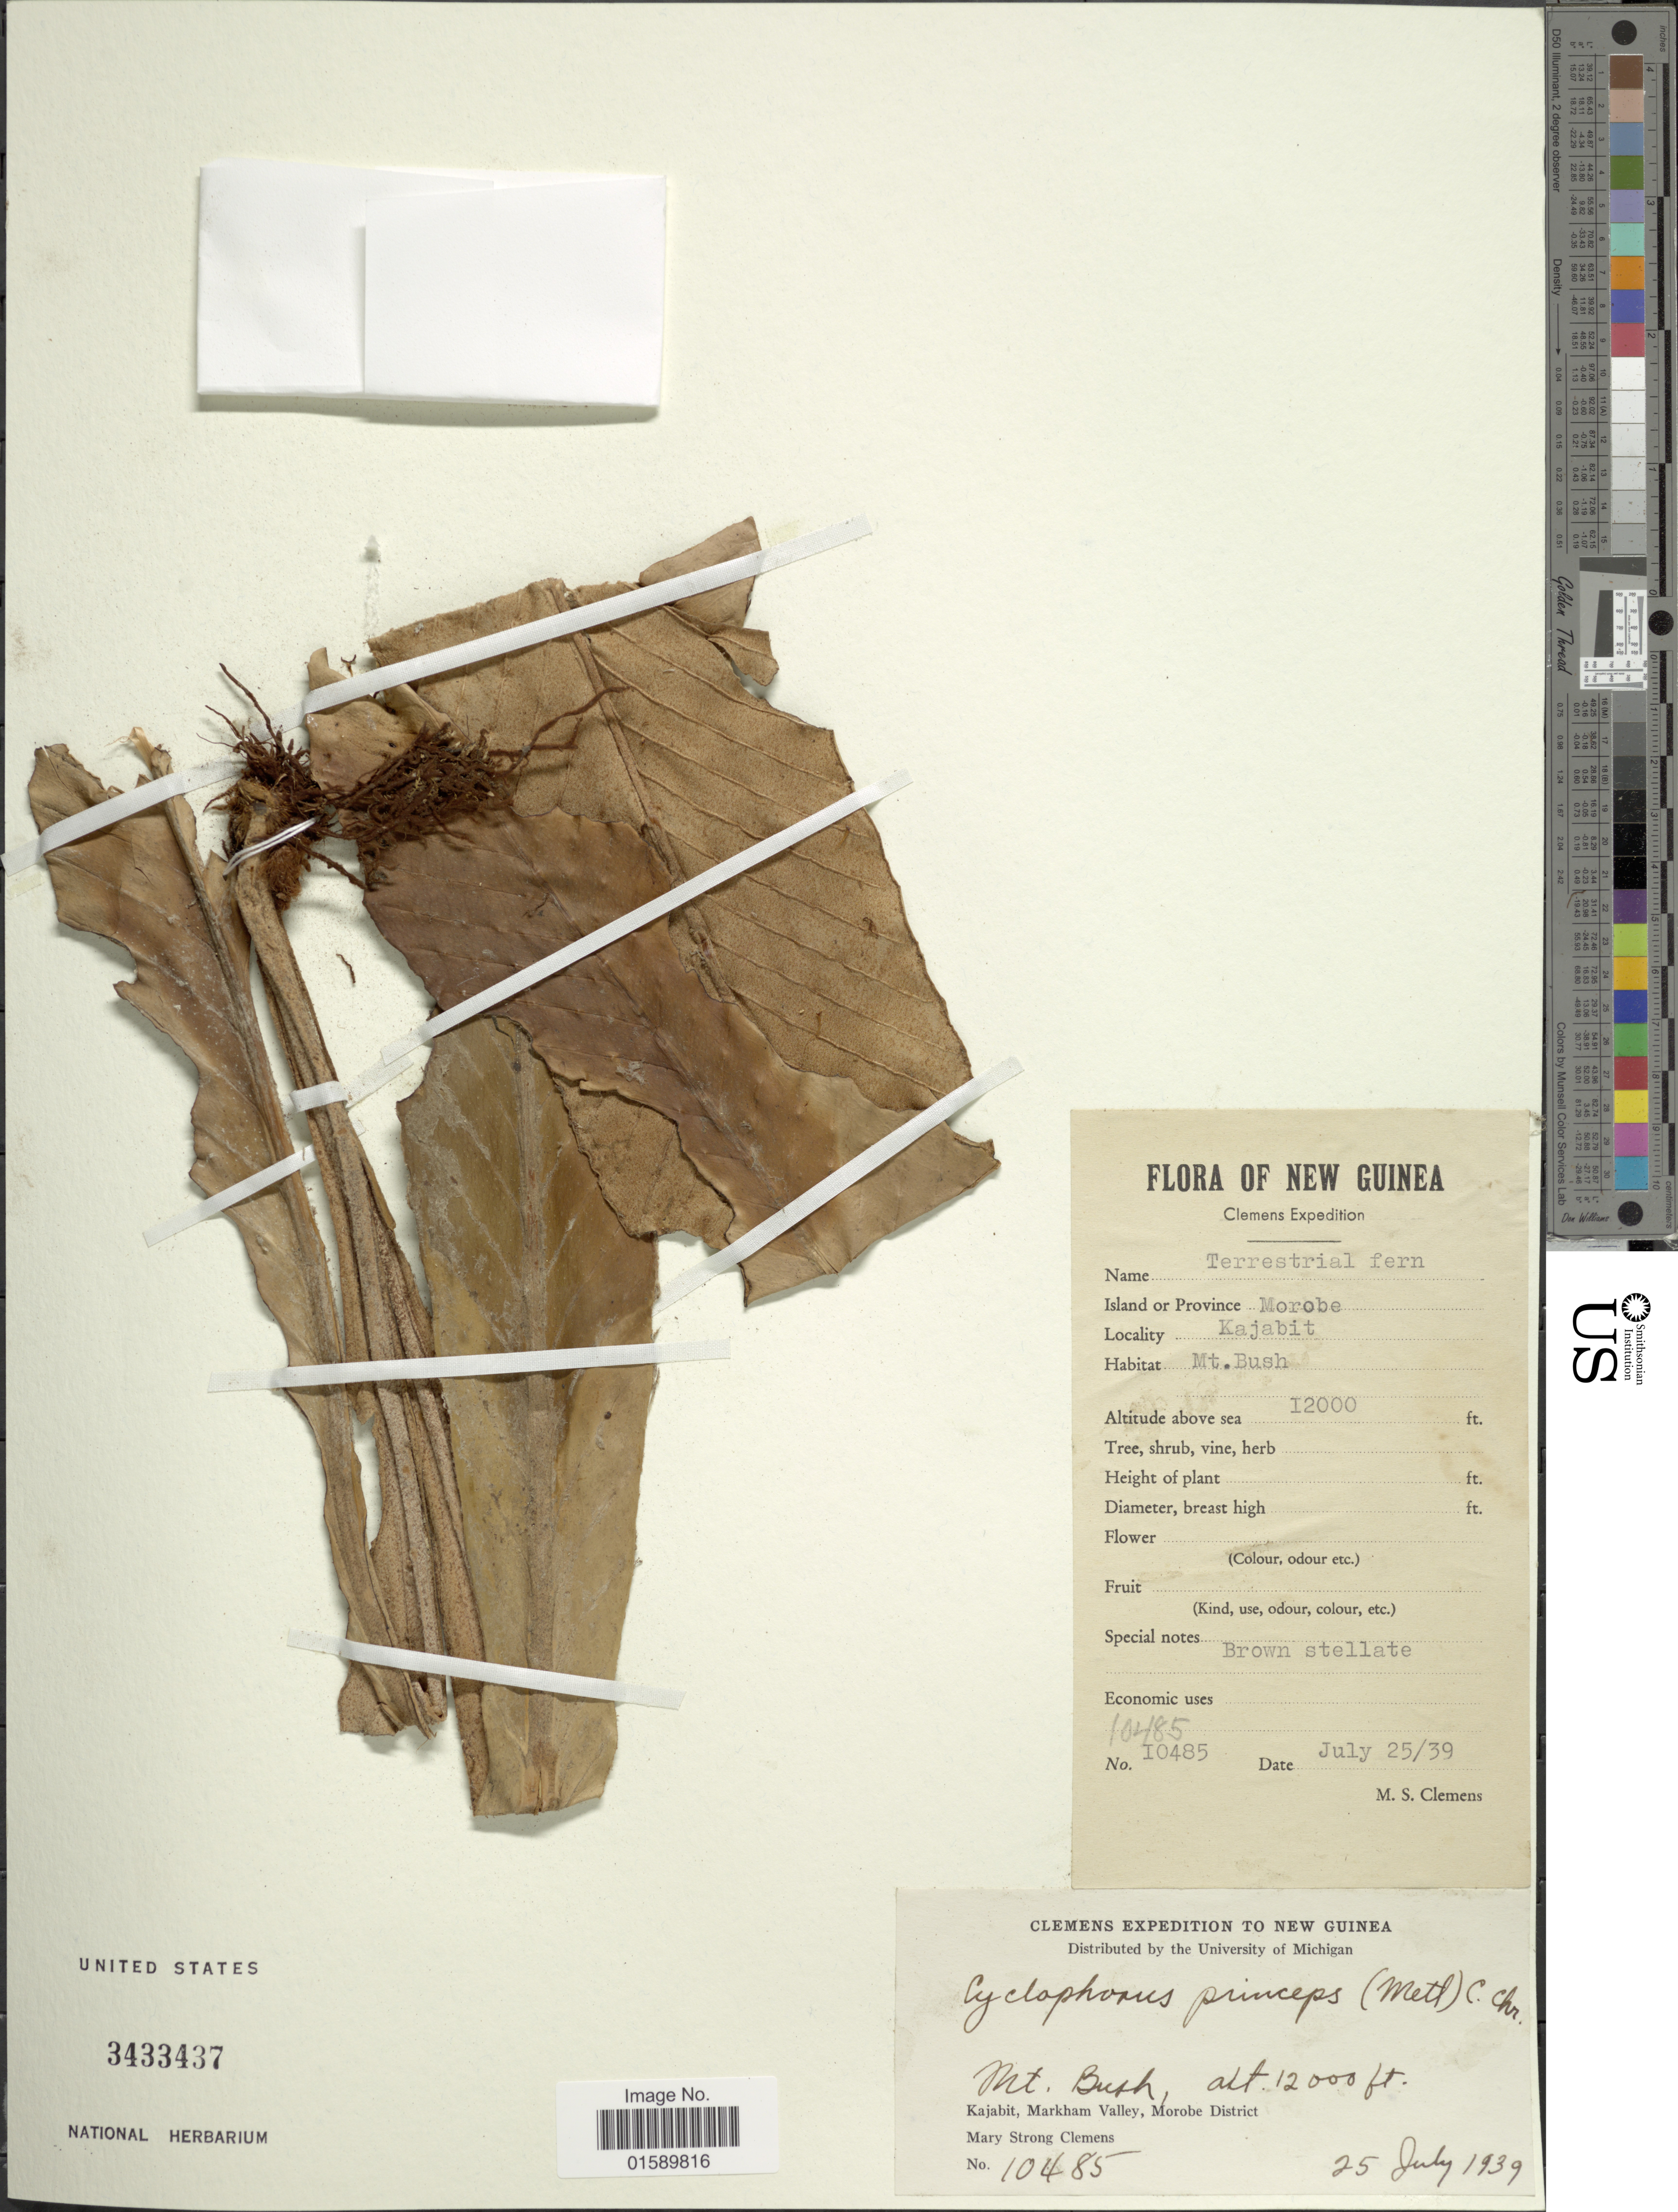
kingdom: Plantae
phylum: Tracheophyta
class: Polypodiopsida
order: Polypodiales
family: Polypodiaceae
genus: Pyrrosia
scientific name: Pyrrosia princeps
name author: (Mett.) C.V. Morton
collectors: M. S. Clemens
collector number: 10485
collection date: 1939-07-25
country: Papua New Guinea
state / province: Morobe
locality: Island or Province Morobe, Mt. Bush. Kajabit, Markham Valley.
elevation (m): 3658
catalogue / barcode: US 3433437